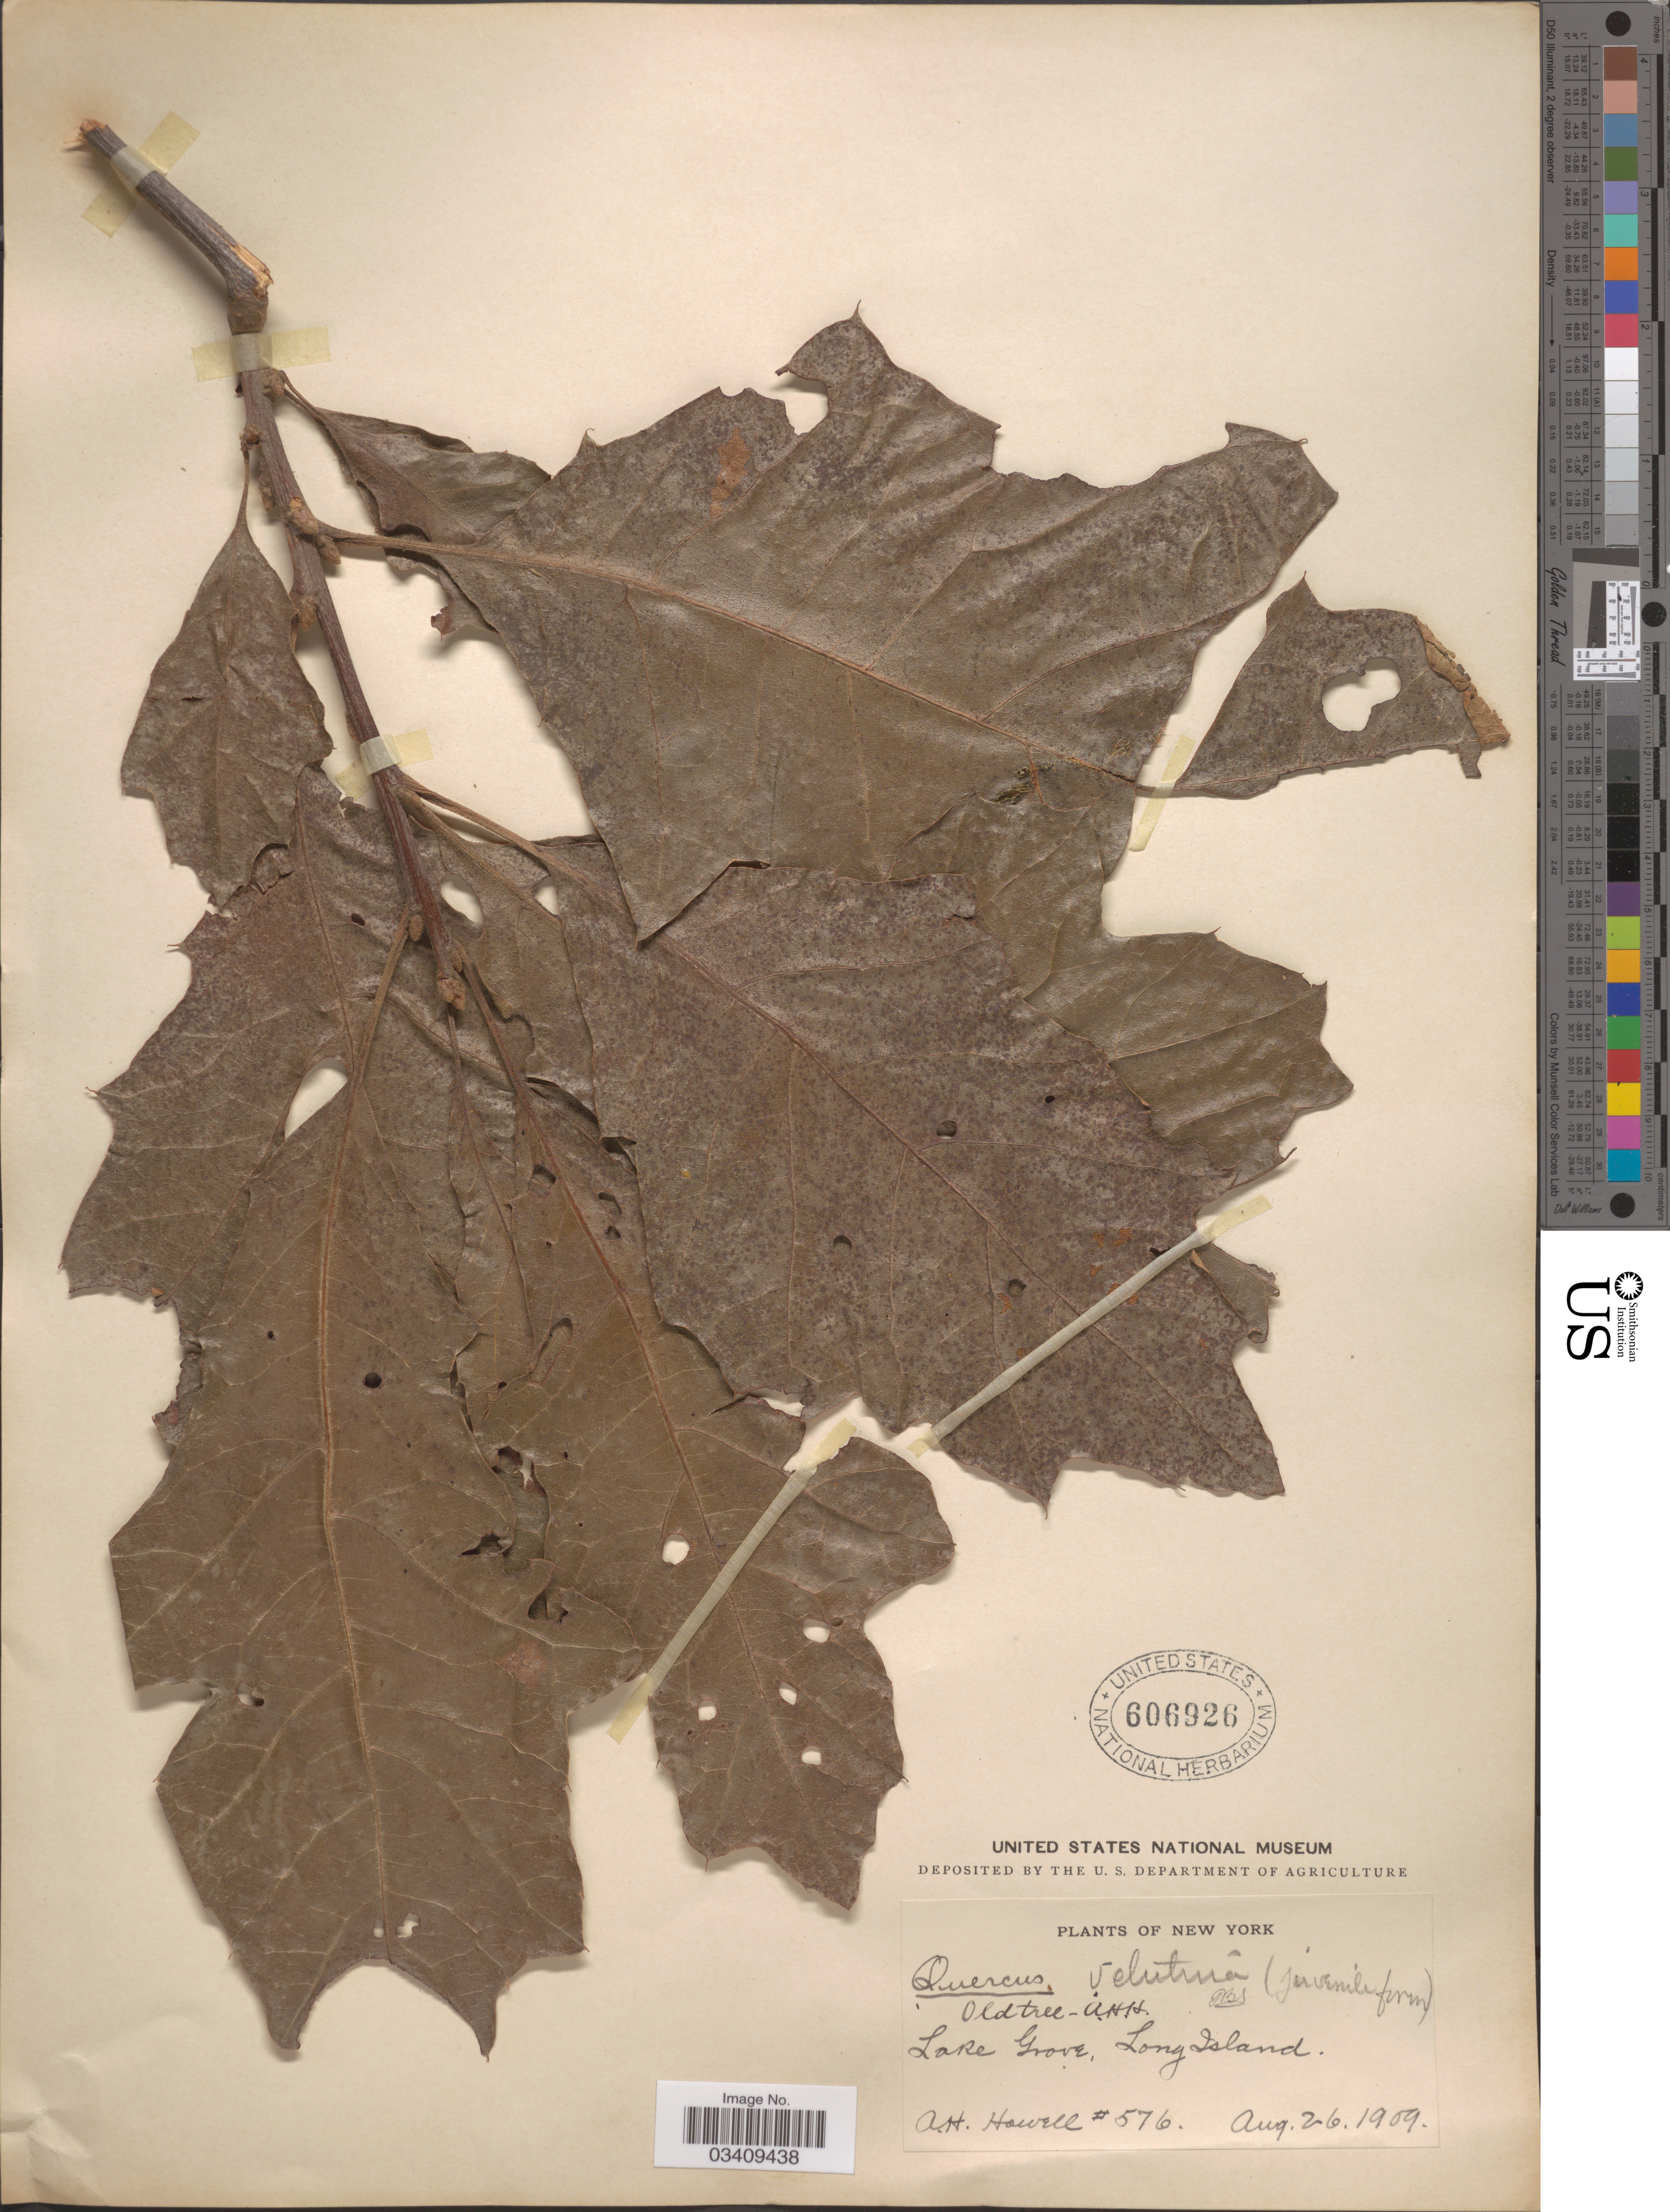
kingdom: Plantae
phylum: Tracheophyta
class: Magnoliopsida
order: Fagales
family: Fagaceae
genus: Quercus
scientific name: Quercus velutina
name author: Lam.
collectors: A. Howell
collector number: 576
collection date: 1909-08-26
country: United States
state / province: New York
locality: Lake Grove, Long Island.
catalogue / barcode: US 606926